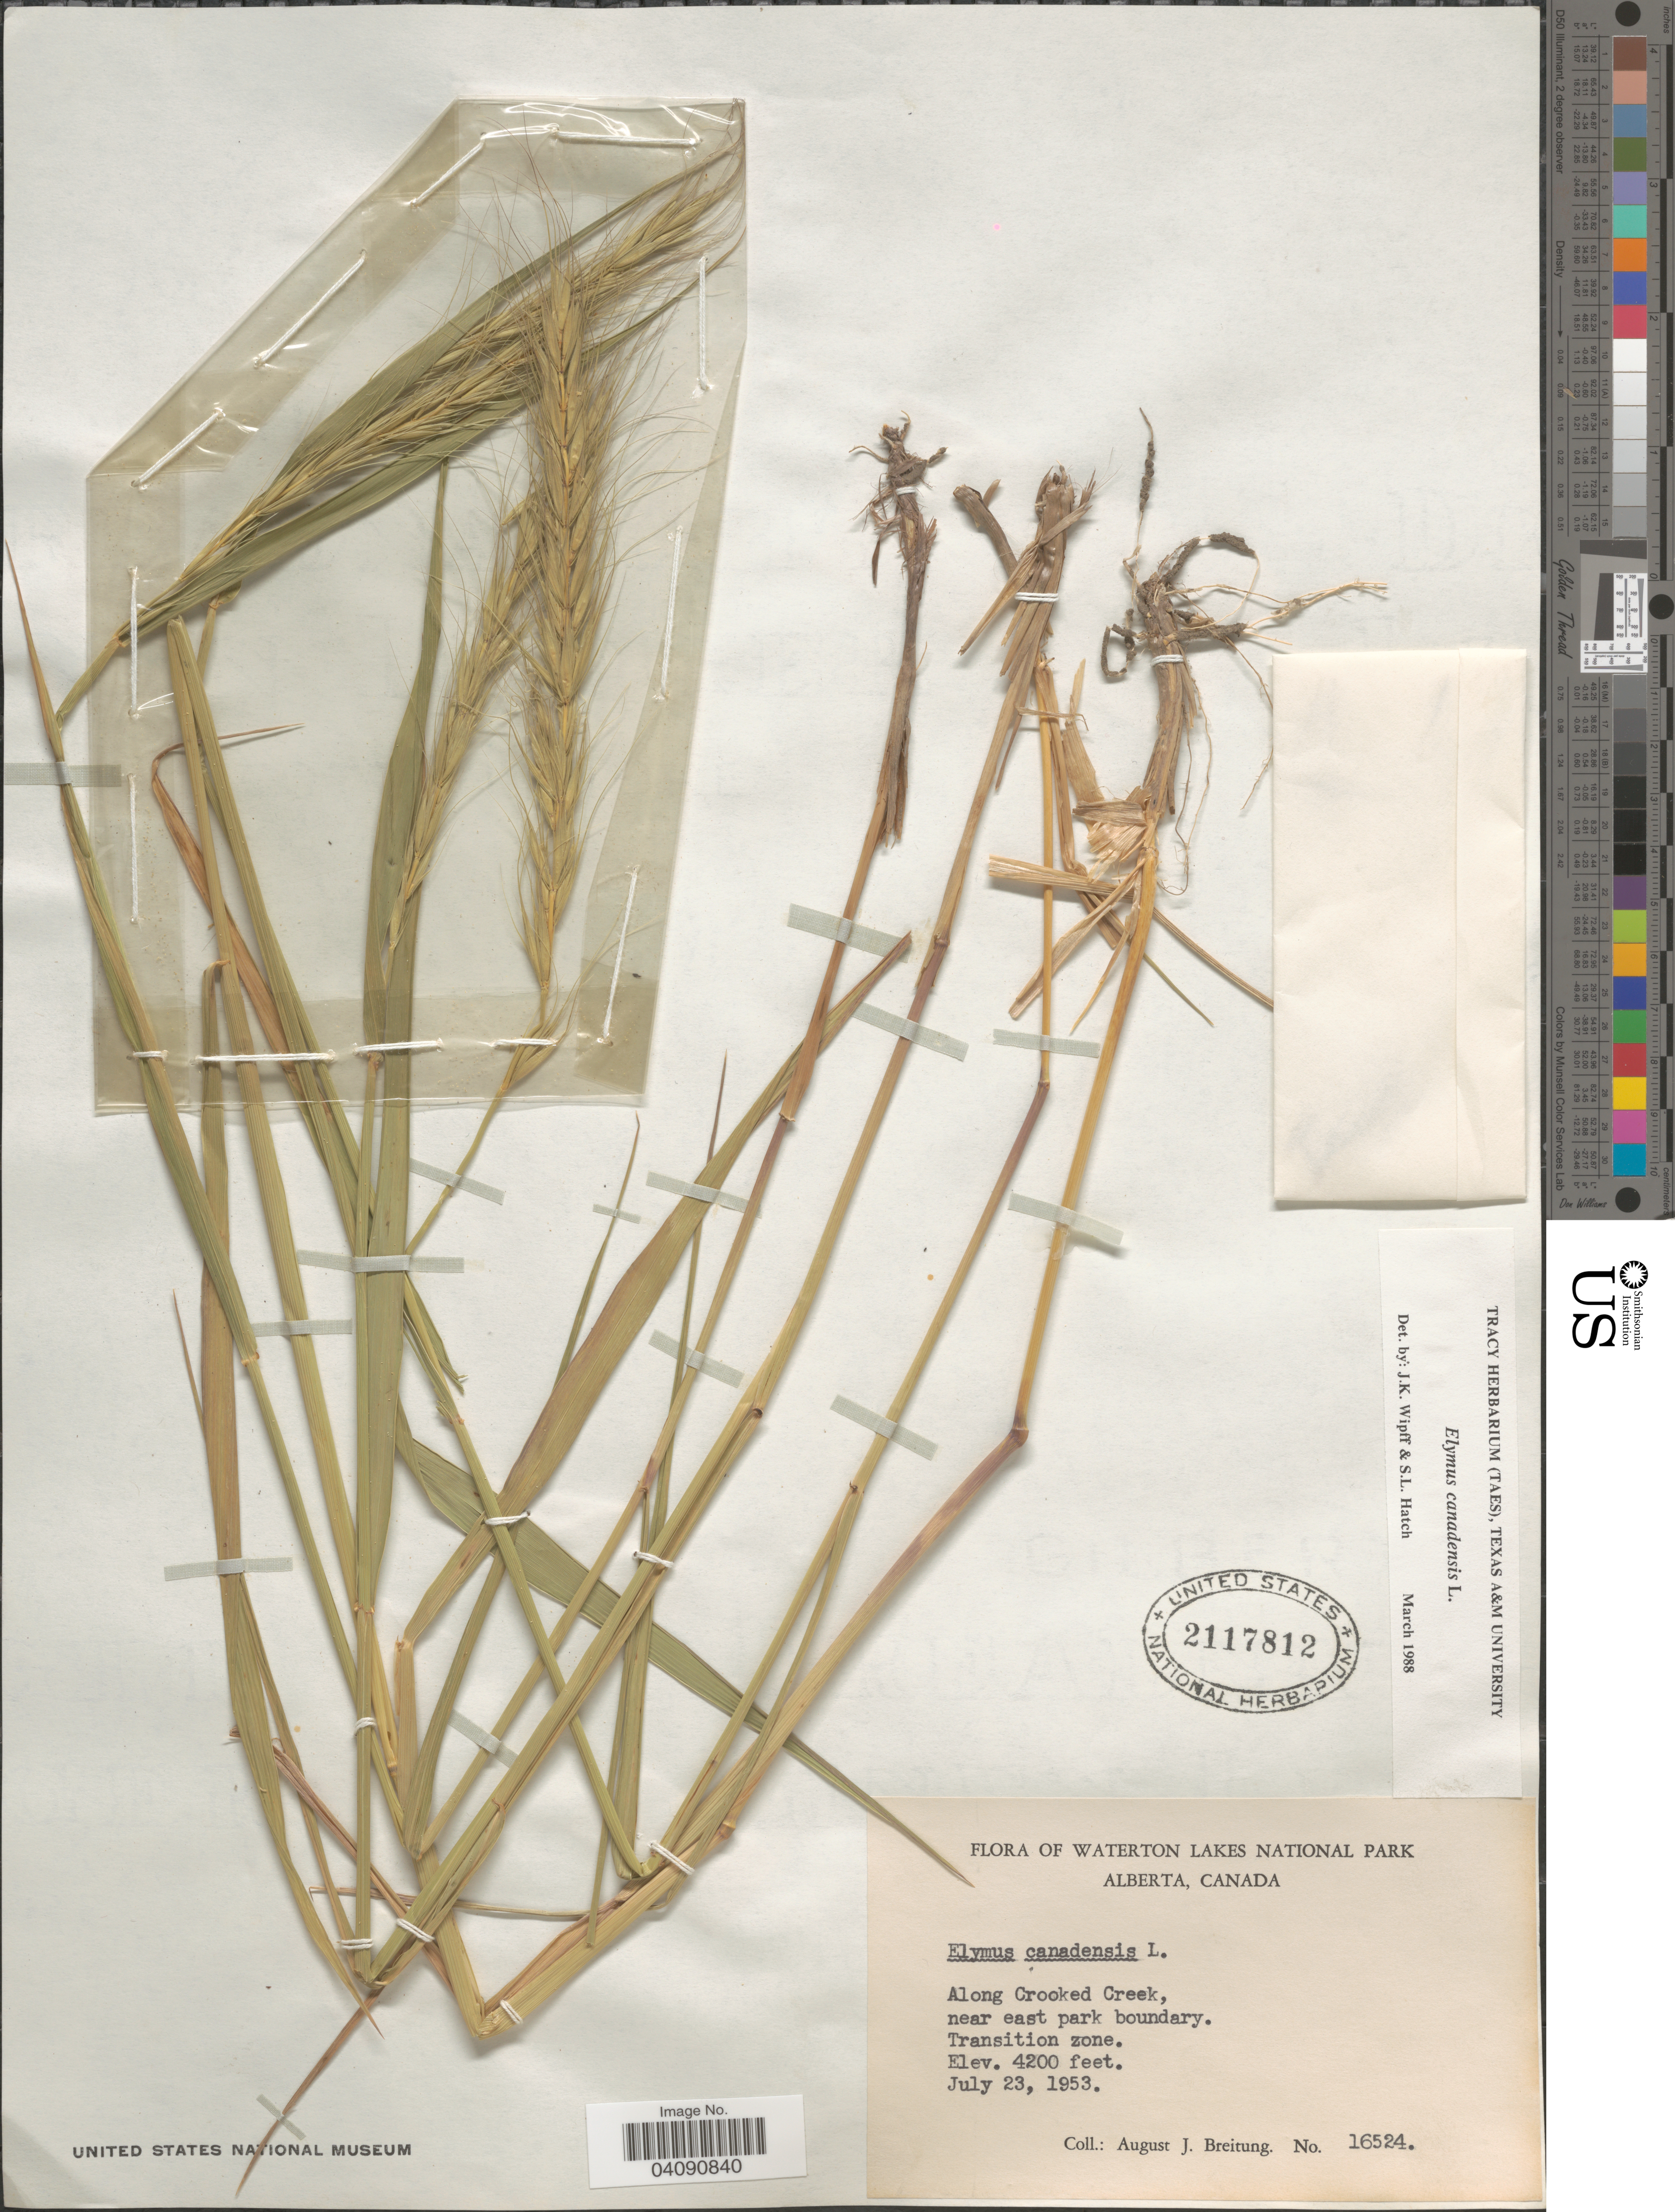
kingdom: Plantae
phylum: Tracheophyta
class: Liliopsida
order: Poales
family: Poaceae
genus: Elymus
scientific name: Elymus canadensis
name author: L.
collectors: A. Breitung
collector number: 16524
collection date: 1953-07-23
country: Canada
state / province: Alberta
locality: Waterton Lakes National Park. Along Crooked Creek, near east park boundary. Transition zone.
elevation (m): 1280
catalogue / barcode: US 2117812